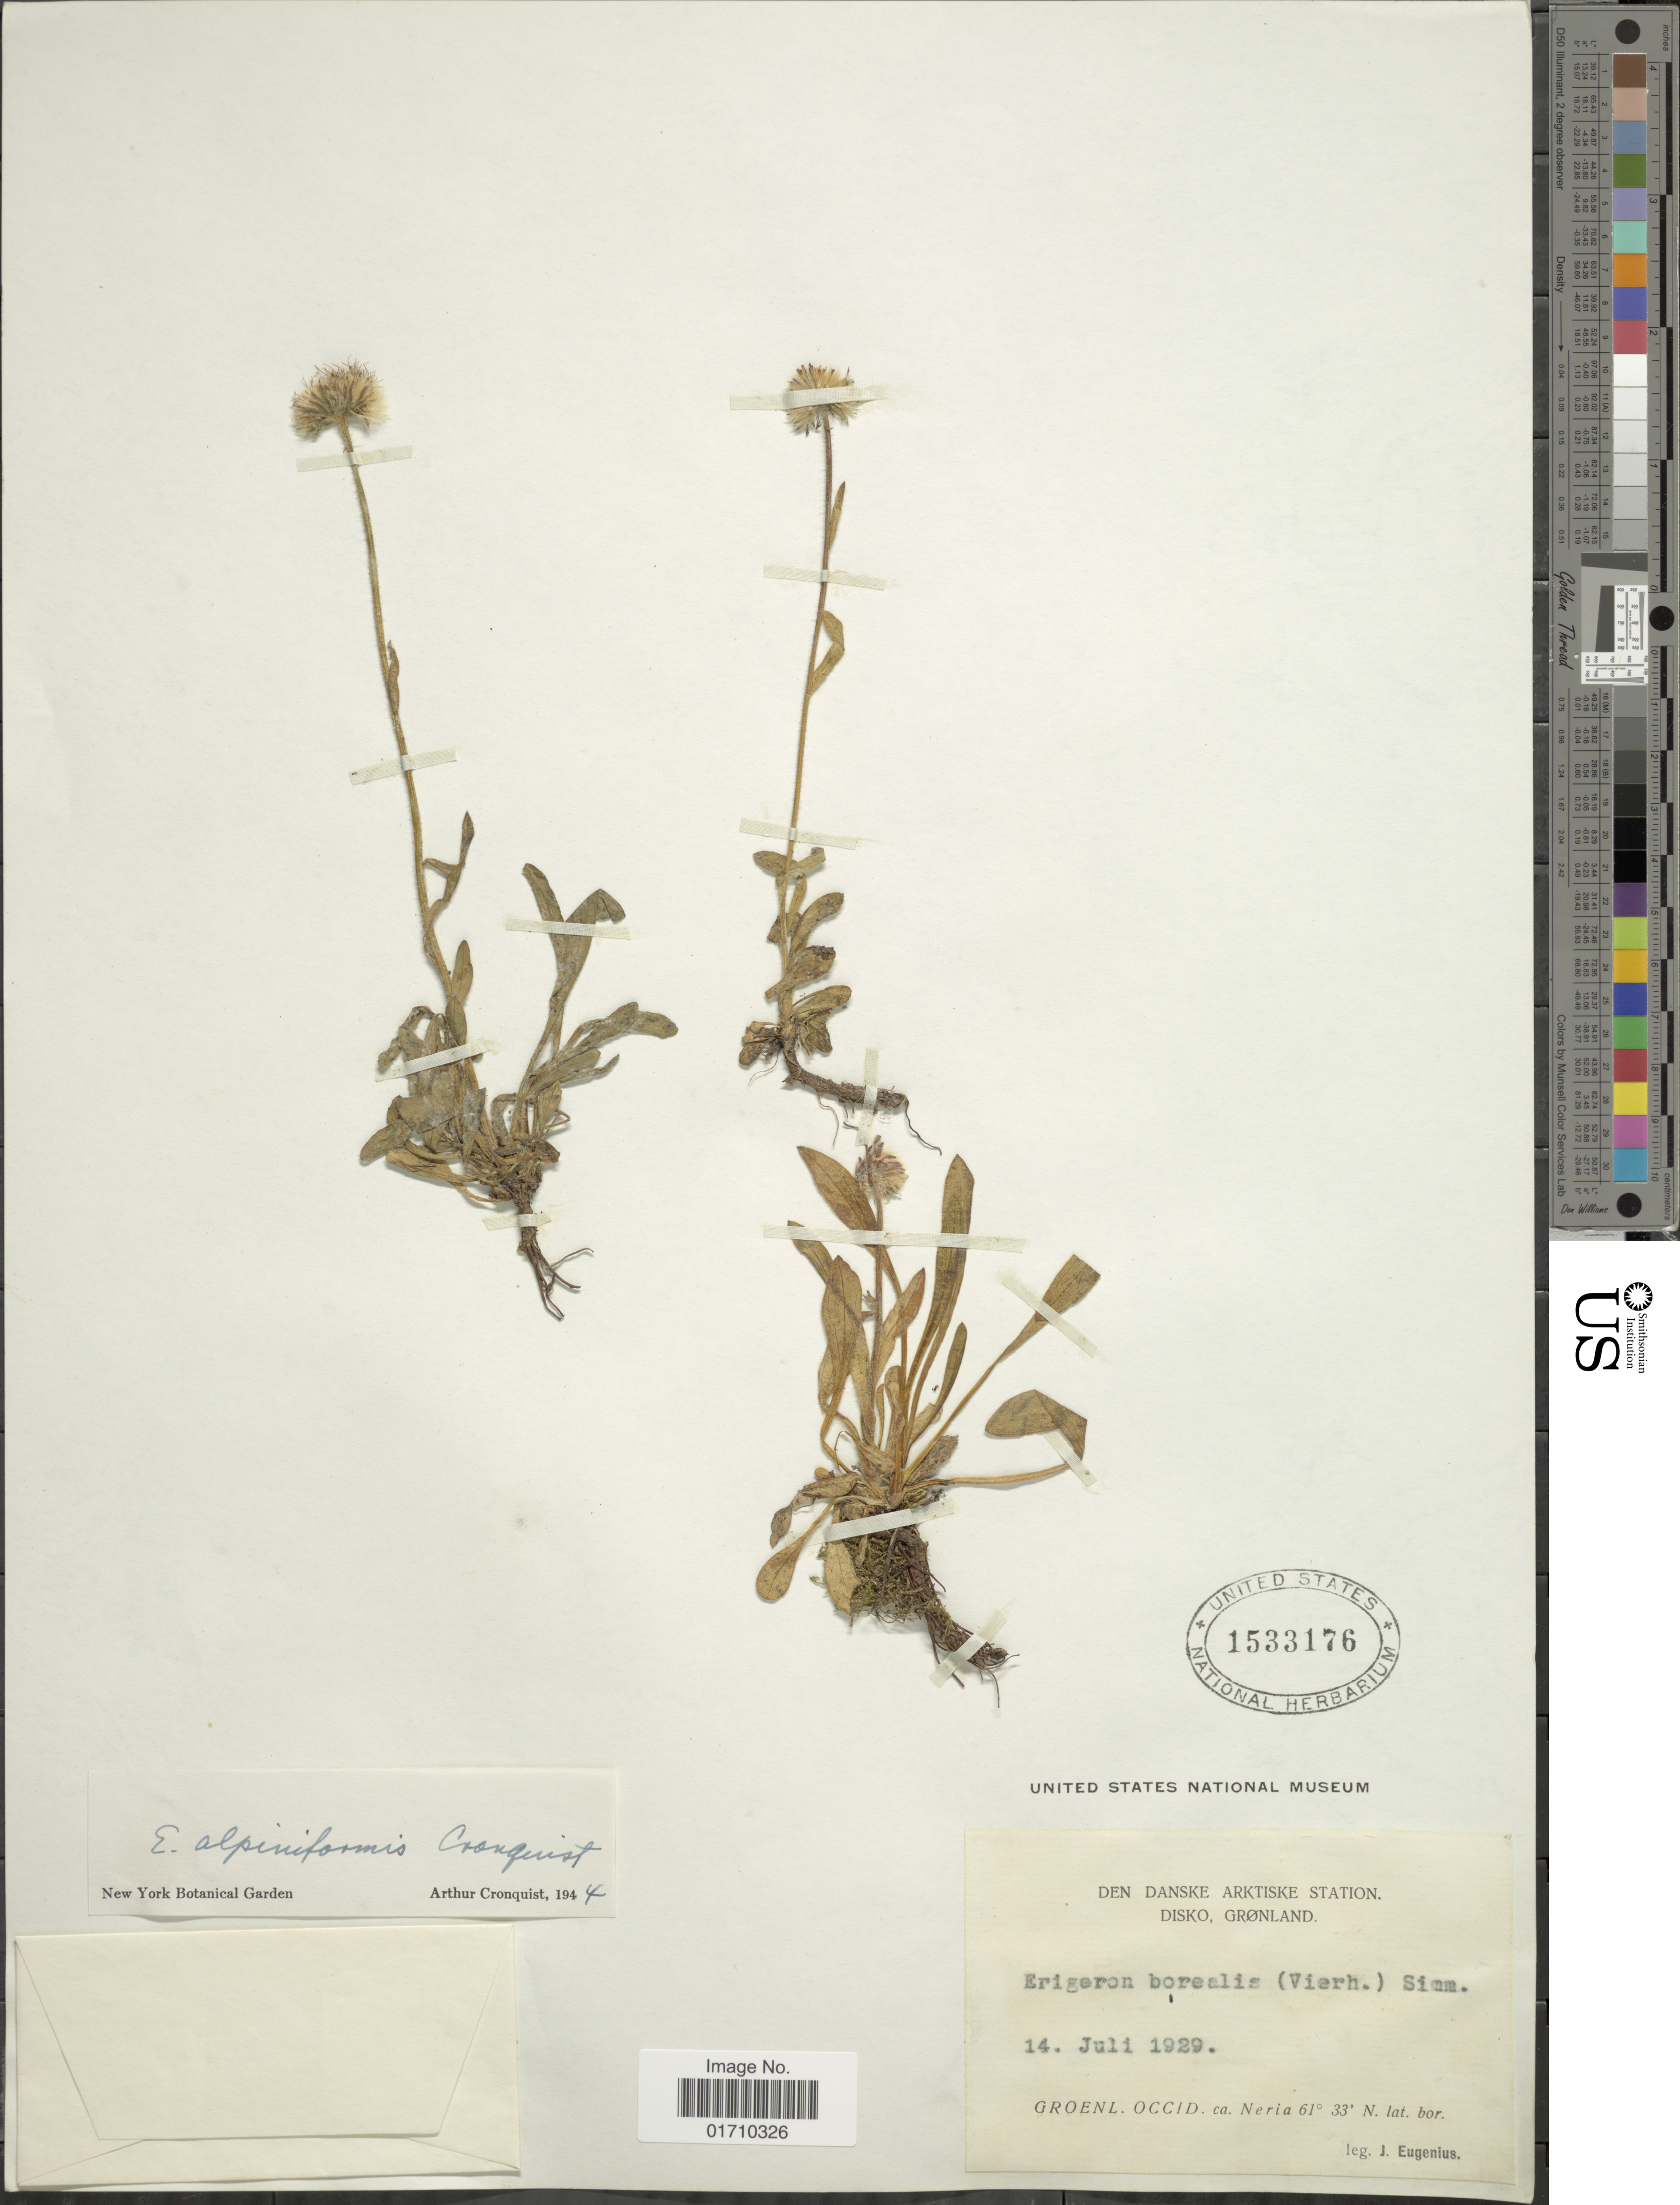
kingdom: Plantae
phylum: Tracheophyta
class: Magnoliopsida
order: Asterales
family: Asteraceae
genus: Erigeron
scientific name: Erigeron alpiniformis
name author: Cronq.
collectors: J. Eugenius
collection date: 1929-07-14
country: Greenland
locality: Den Danske Arktiske Station, Disko, Groenl. Occid. ca Neria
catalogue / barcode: US 1533176